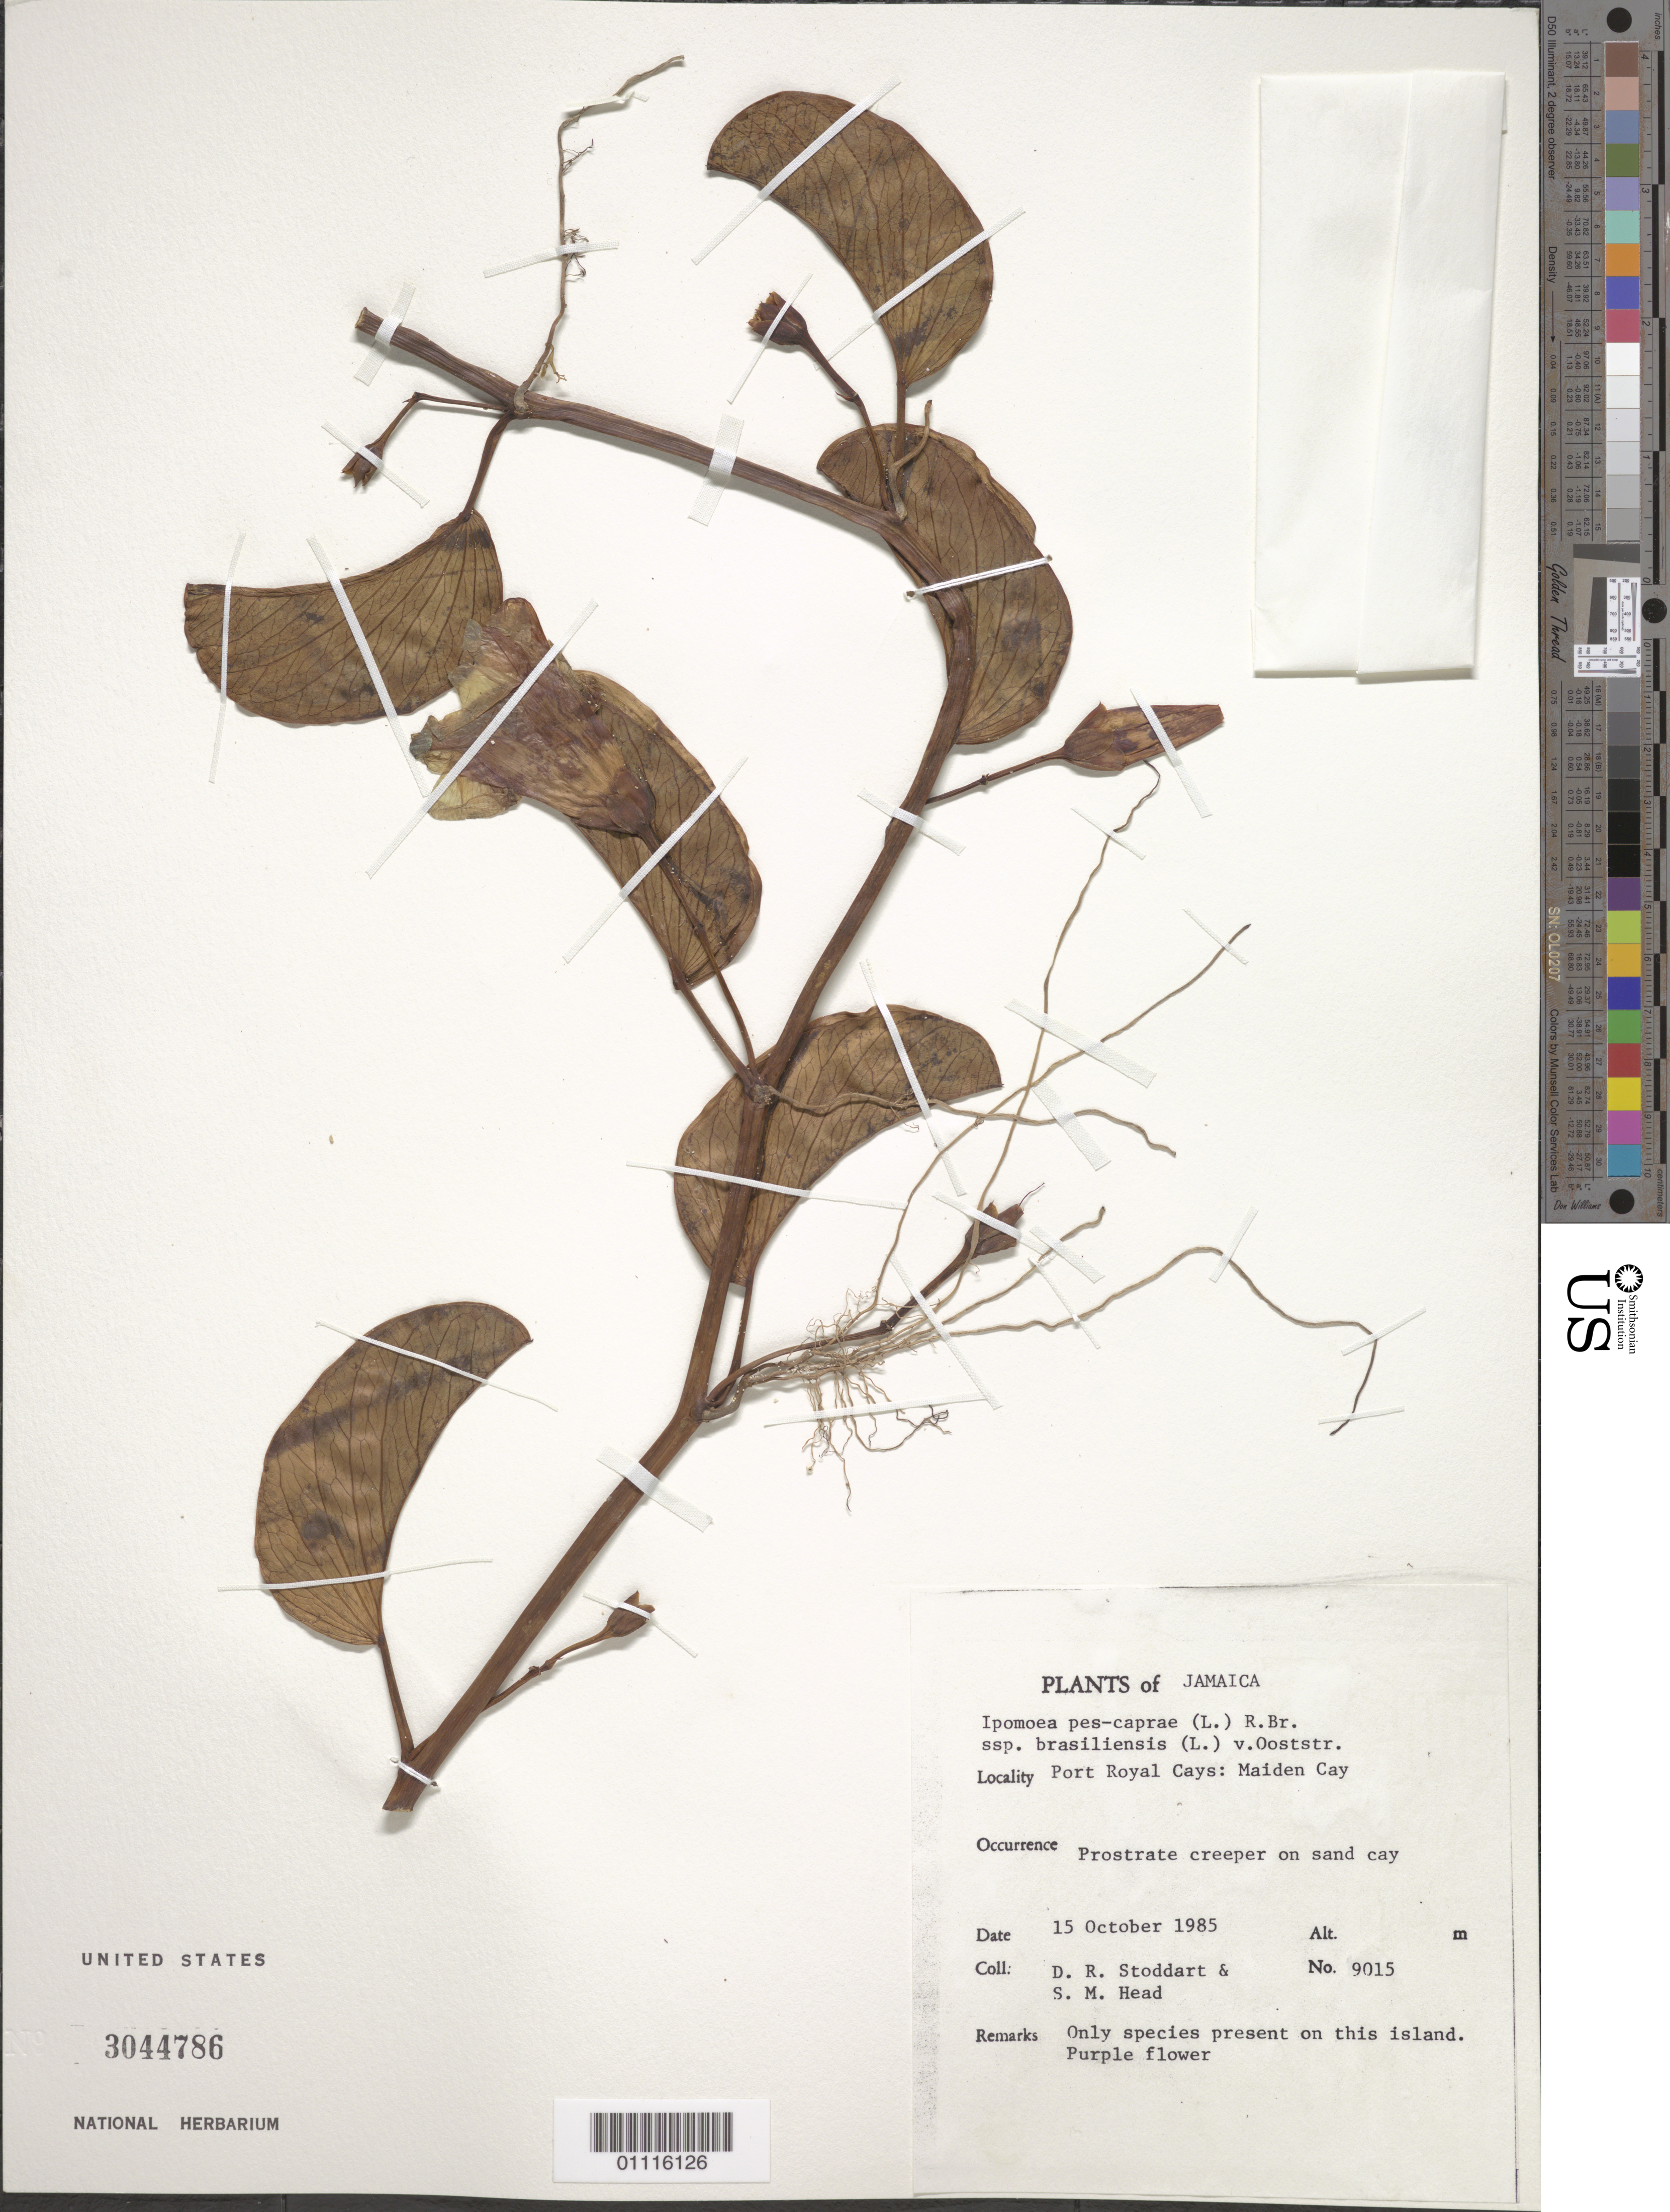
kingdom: Plantae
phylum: Tracheophyta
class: Magnoliopsida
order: Solanales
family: Convolvulaceae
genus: Ipomoea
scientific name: Ipomoea pes-caprae subsp. brasiliensis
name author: (L.) Ooststr.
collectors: D. R. Stoddart & S. Head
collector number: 9015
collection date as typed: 15 Oct 1985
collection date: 1985-10-15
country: Jamaica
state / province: Saint Andrew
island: Jamaica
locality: Port Royal Cays: Maiden Cay. Prostrate creeper on sand cay.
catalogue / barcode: US 3044786